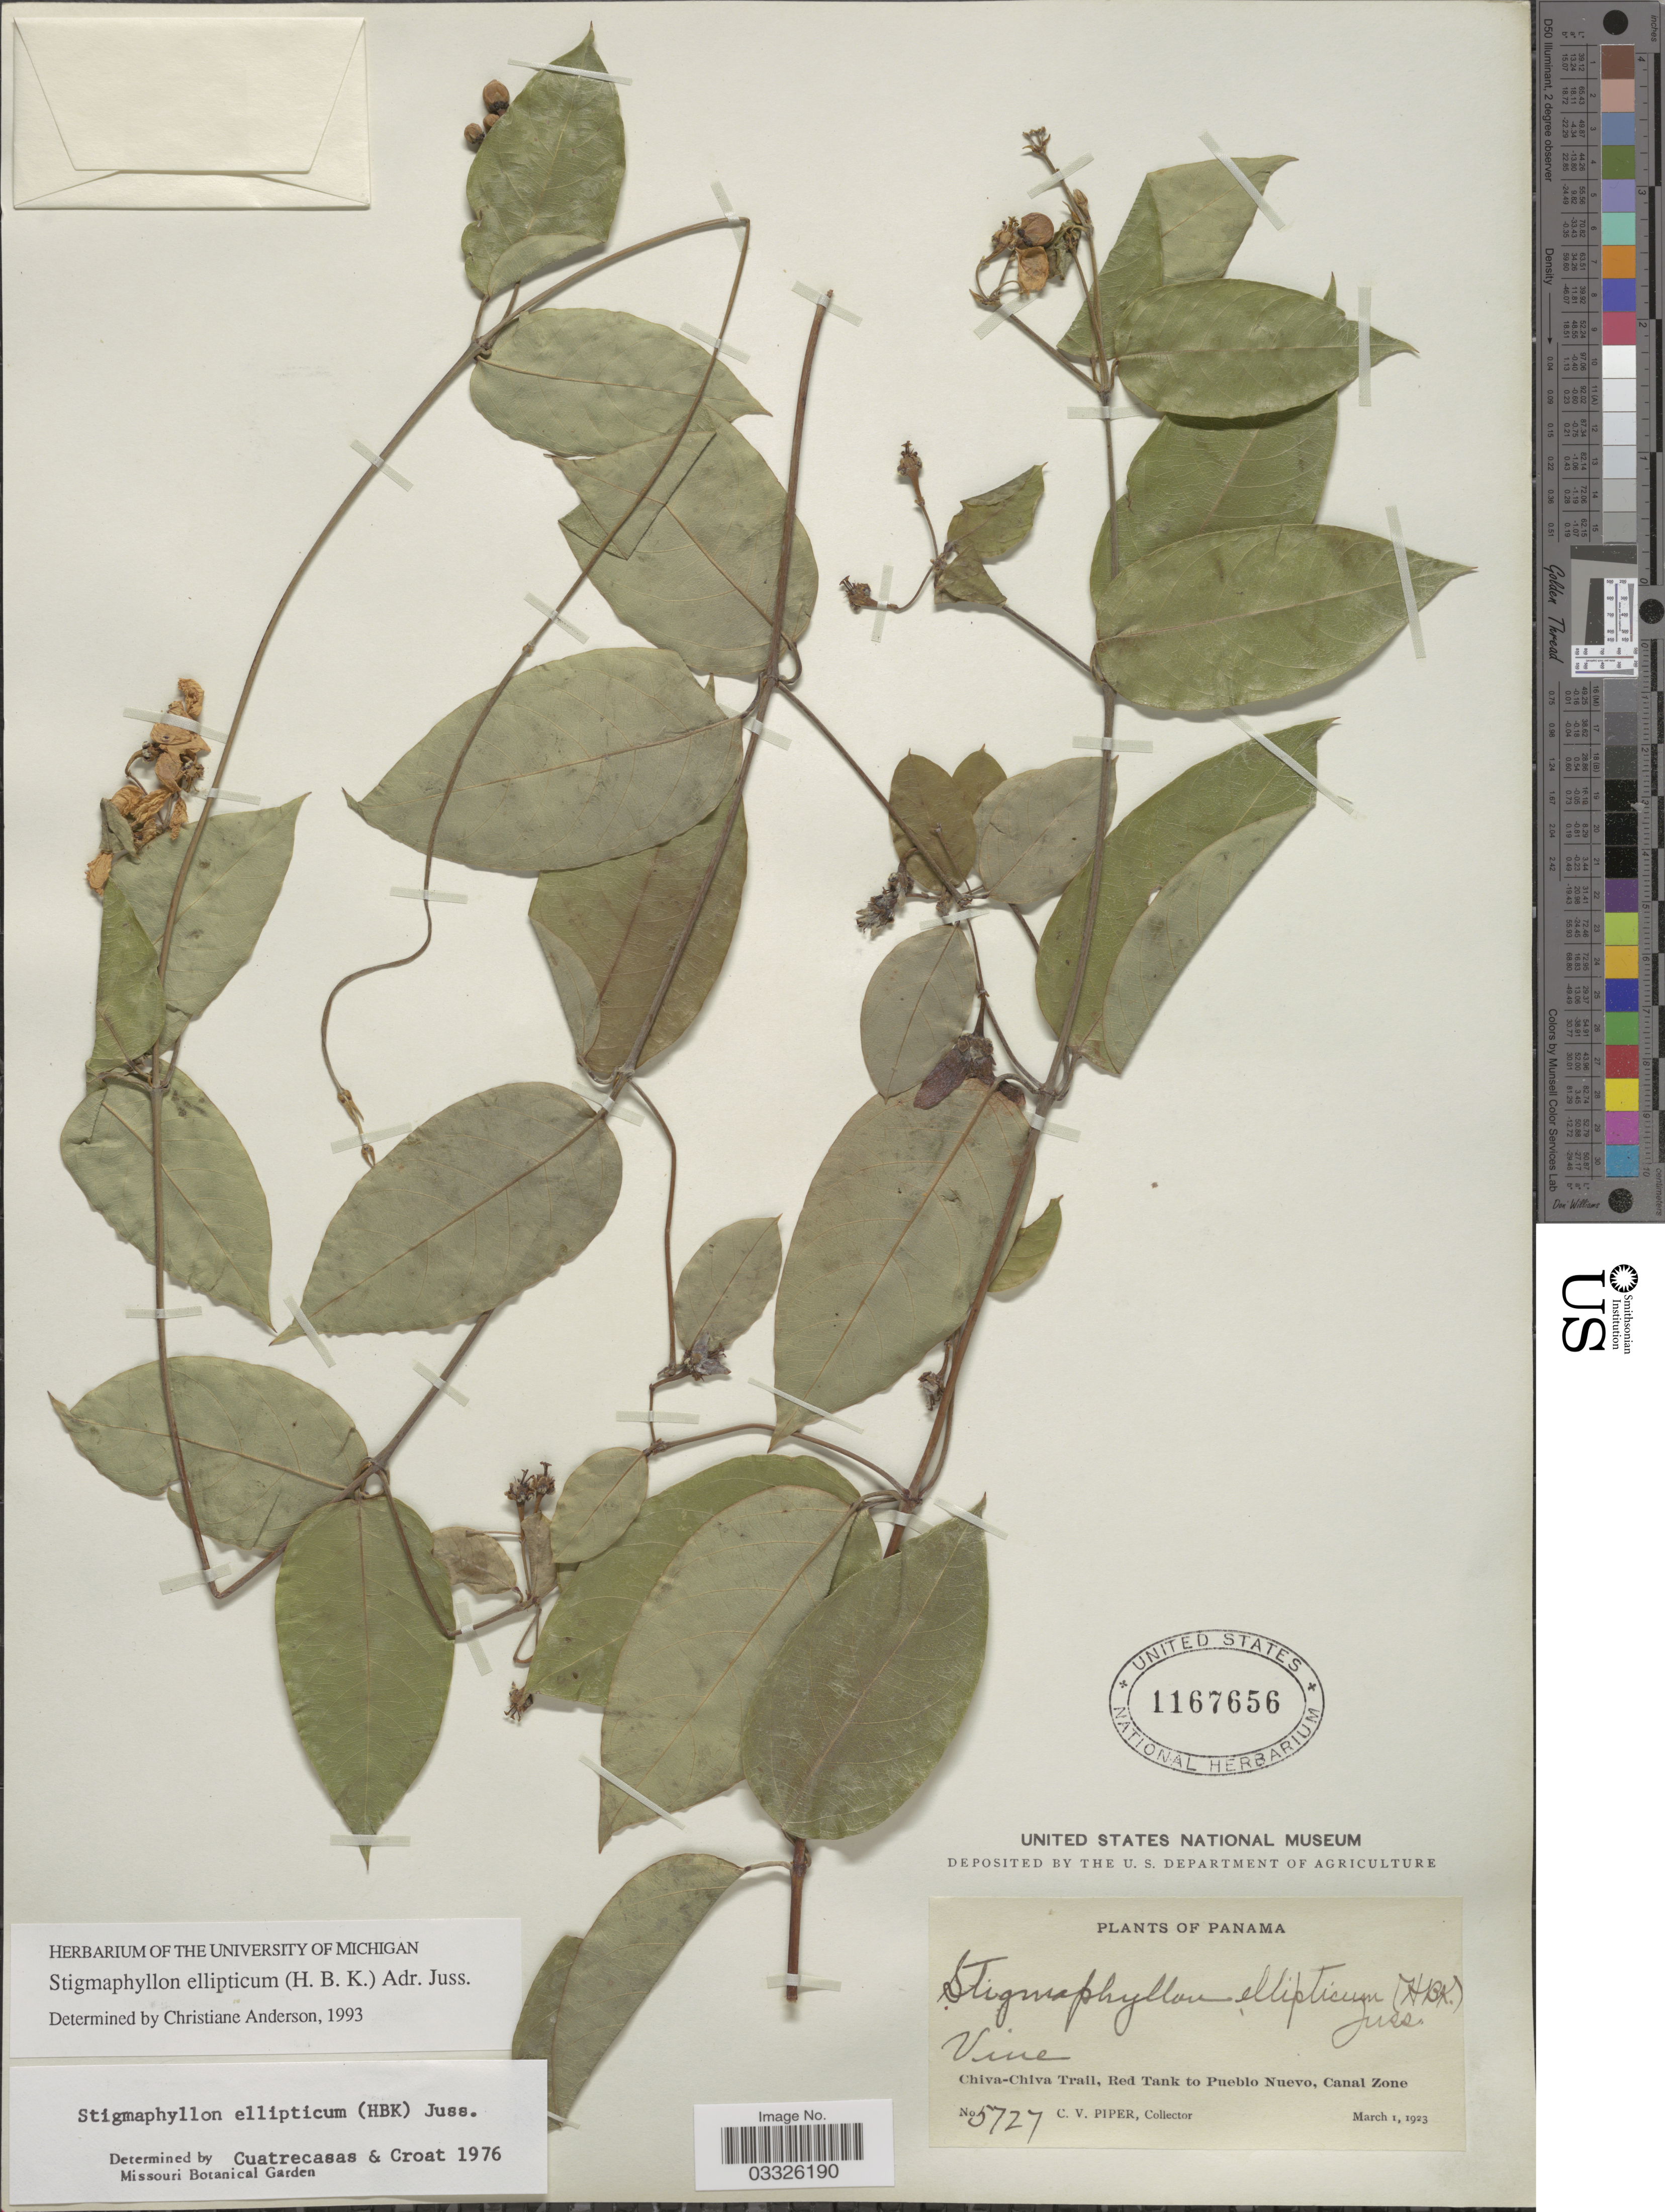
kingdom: Plantae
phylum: Tracheophyta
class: Magnoliopsida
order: Malpighiales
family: Malpighiaceae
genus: Stigmaphyllon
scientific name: Stigmaphyllon ellipticum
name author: (Kunth) A. Juss.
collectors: C. V. Piper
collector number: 5727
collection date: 1923-03-01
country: Panama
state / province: Panamá / Panamá Oeste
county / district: Canal Zone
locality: Chiva-Chiva Trail, Red Tank to Pueblo Nuevo.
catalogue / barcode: US 1167656